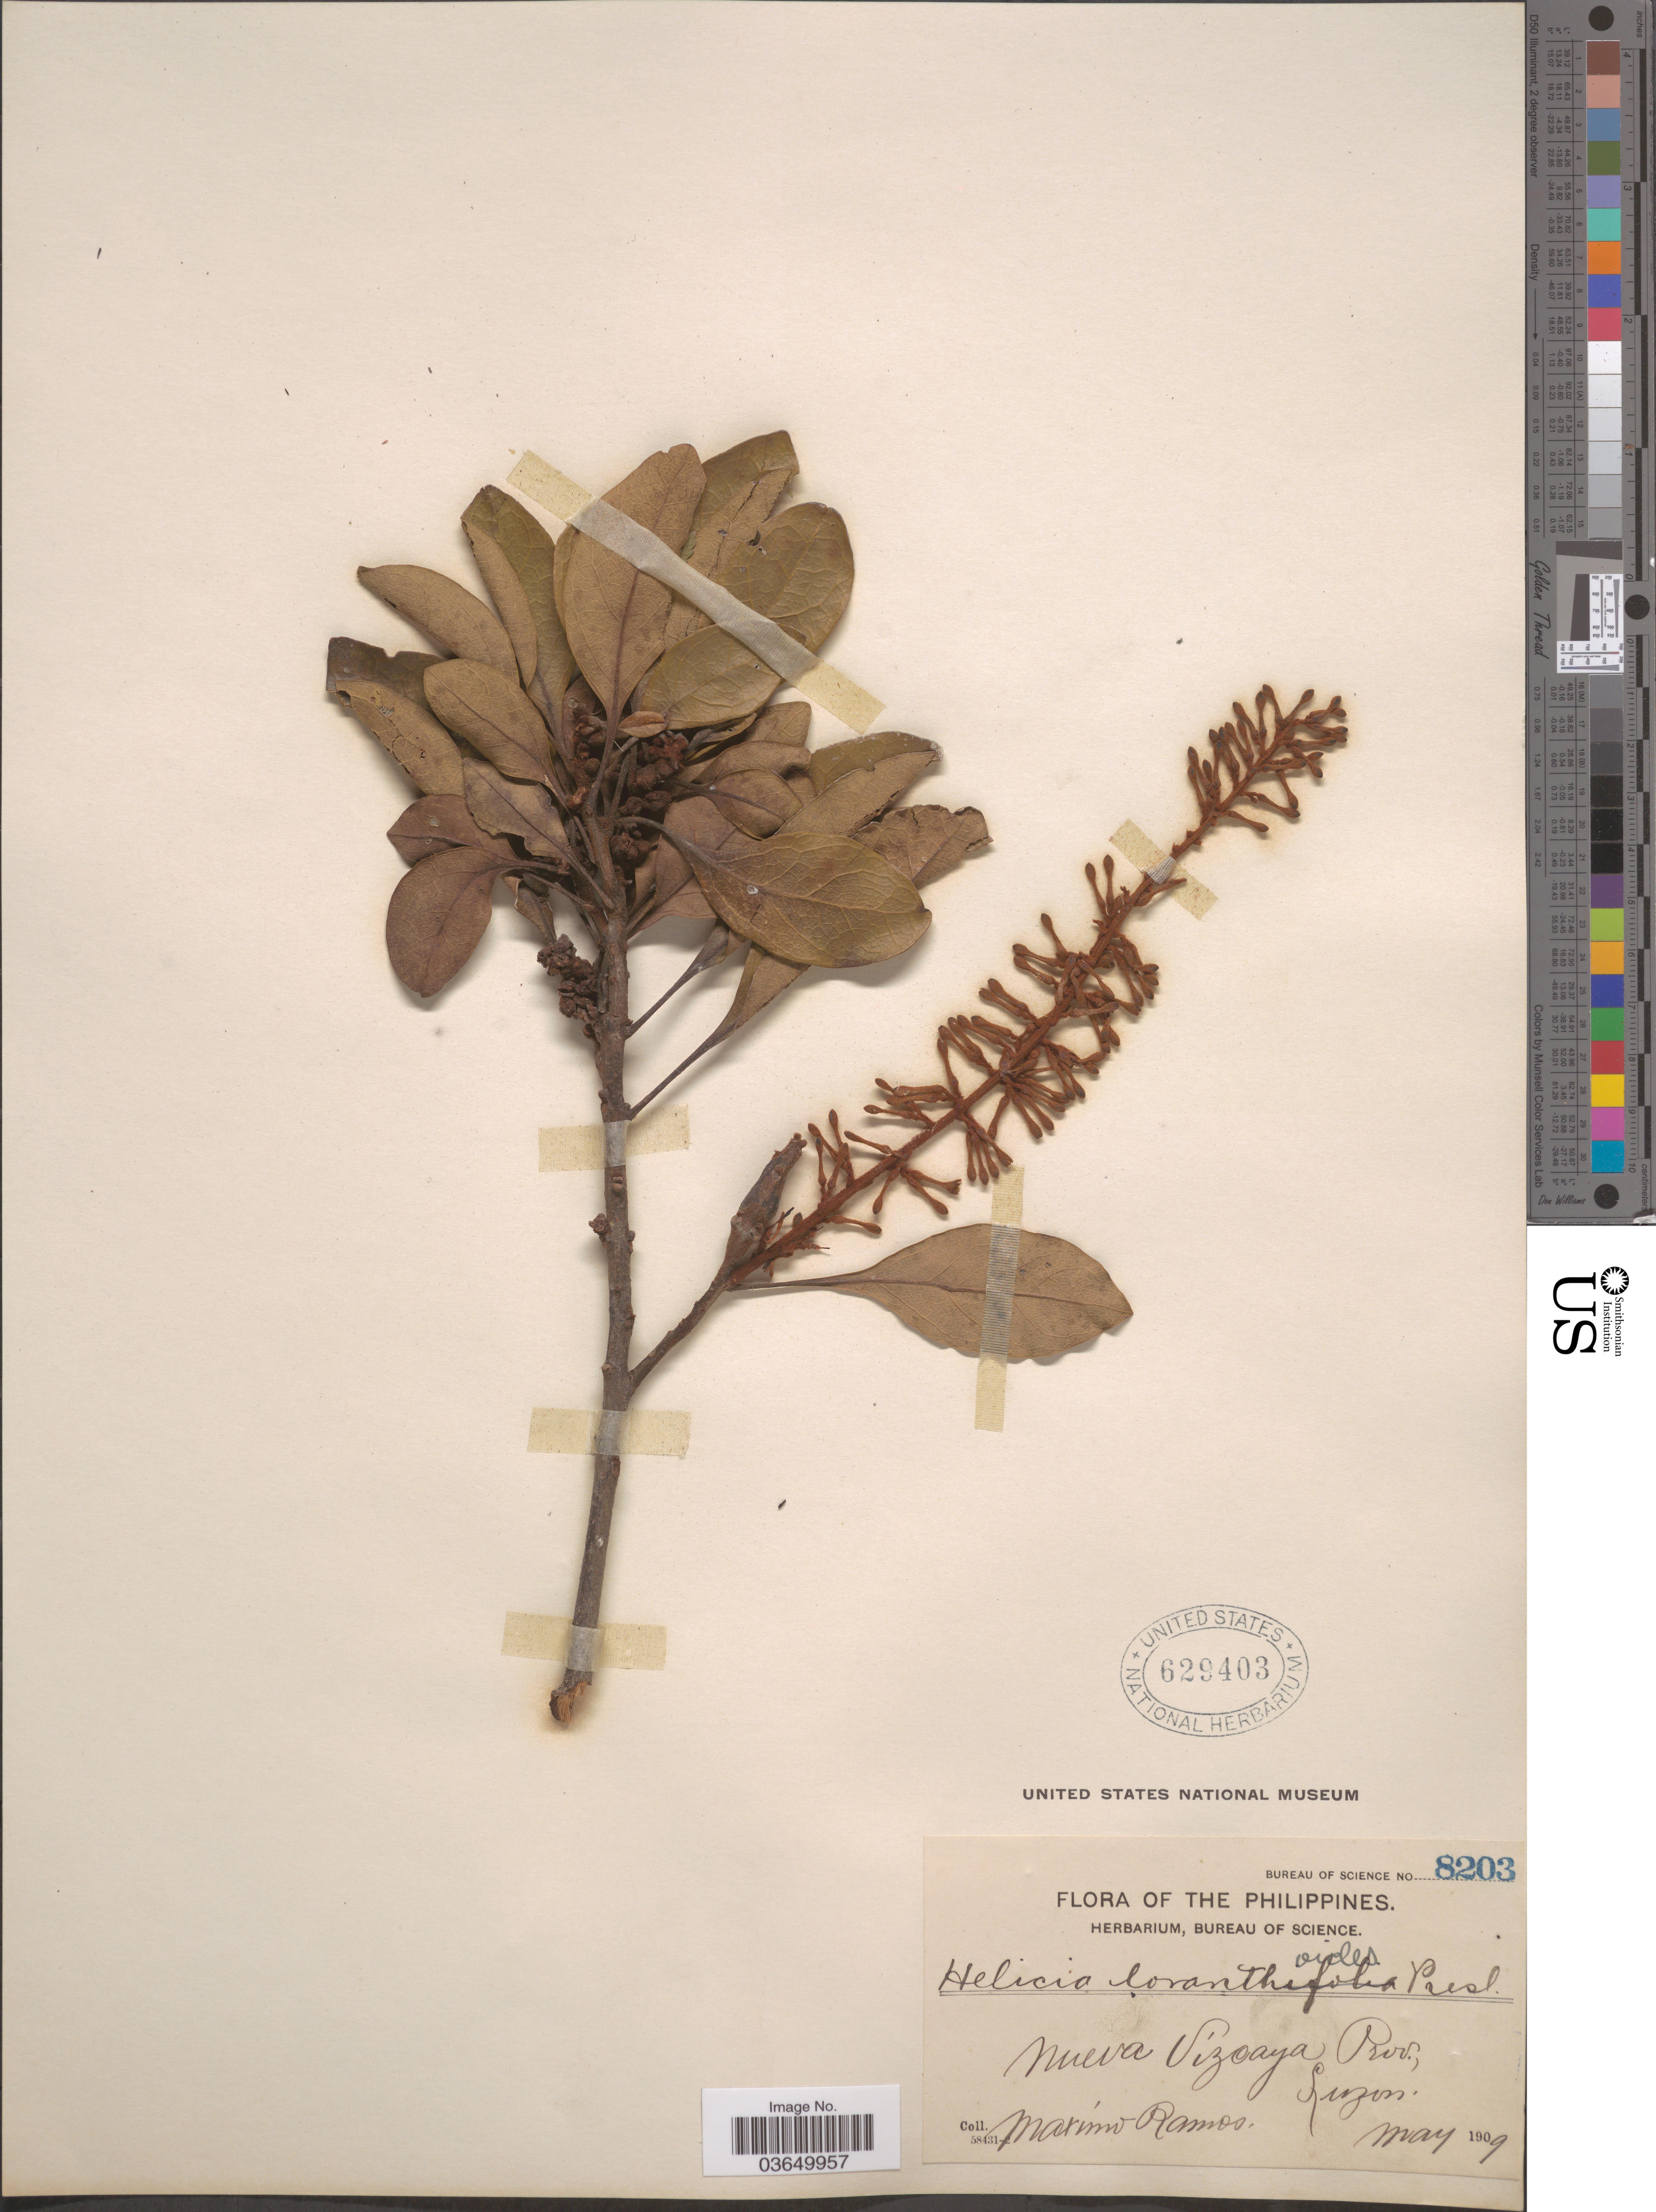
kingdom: Plantae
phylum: Tracheophyta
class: Magnoliopsida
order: Proteales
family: Proteaceae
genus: Helicia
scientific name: Helicia loranthoides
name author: C. Presl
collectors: M. Ramos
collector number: Bureau of Science 8203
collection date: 1909-05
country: Philippines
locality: Nueva Vizcaya Prov., Luzon.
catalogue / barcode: US 629403